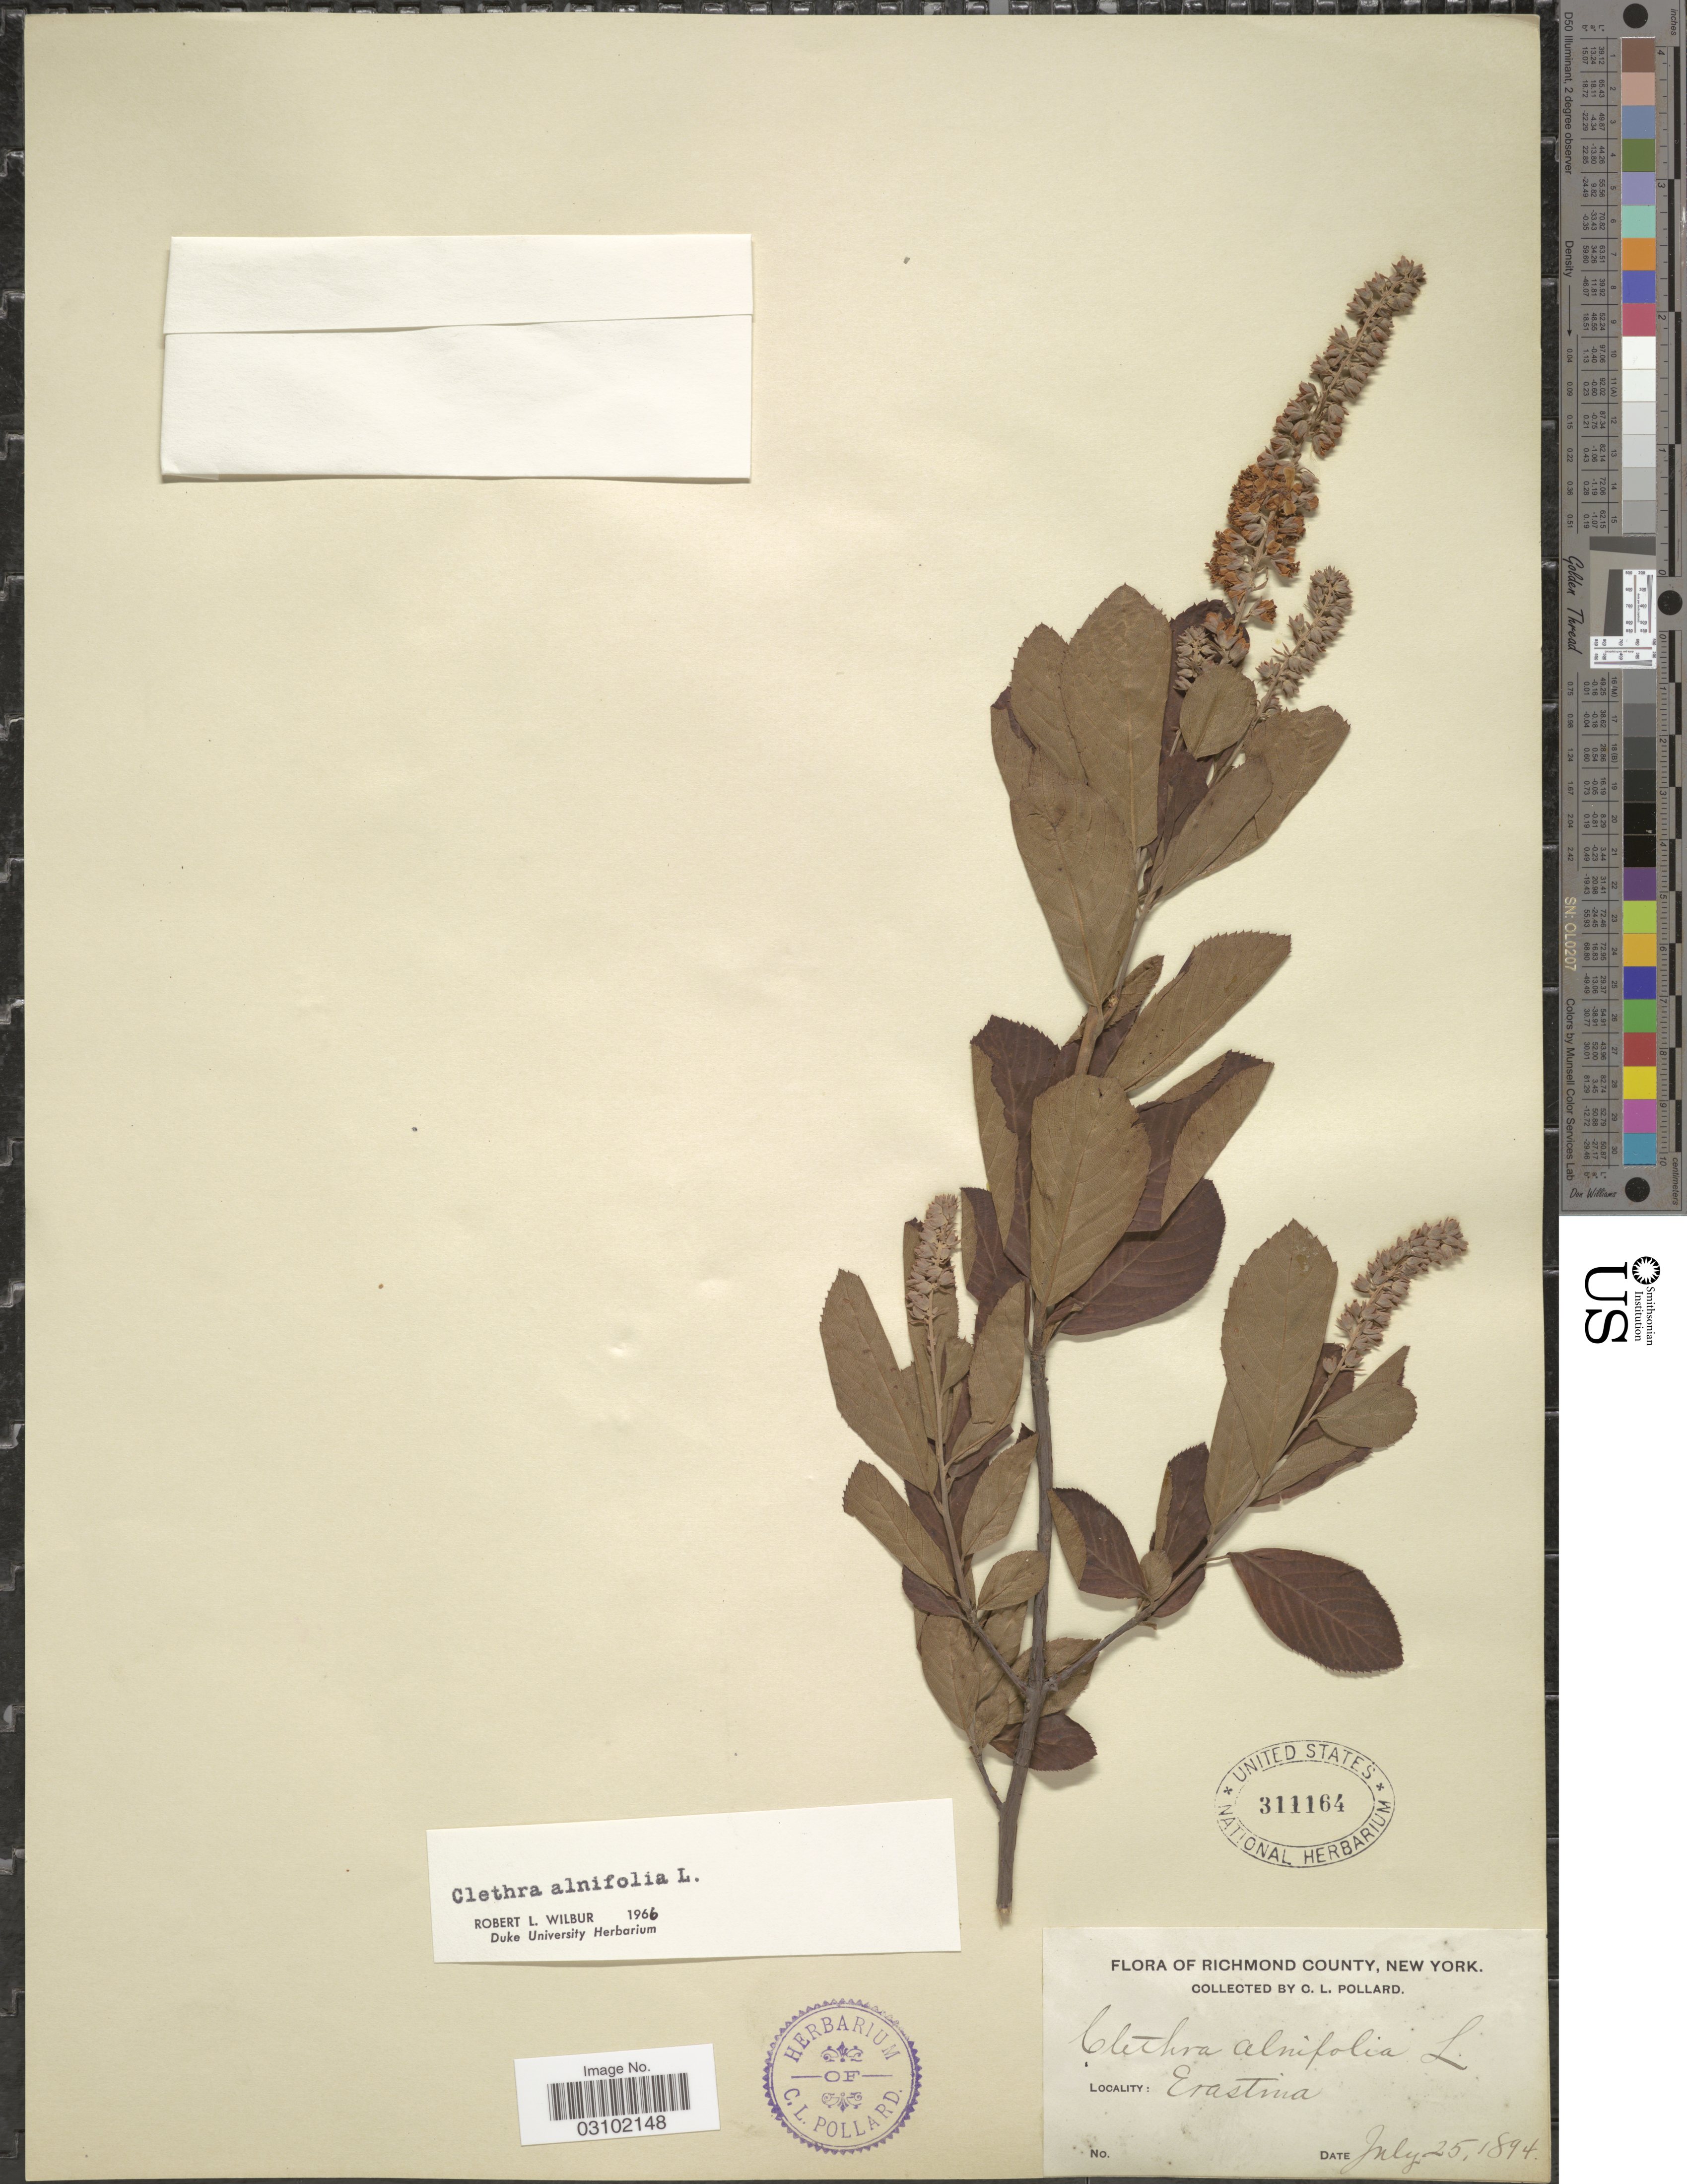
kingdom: Plantae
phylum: Tracheophyta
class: Magnoliopsida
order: Ericales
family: Clethraceae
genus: Clethra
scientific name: Clethra alnifolia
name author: L.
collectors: C. L. Pollard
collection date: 1894-07-25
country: United States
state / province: New York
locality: Richmond County, Erastina.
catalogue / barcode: US 311164